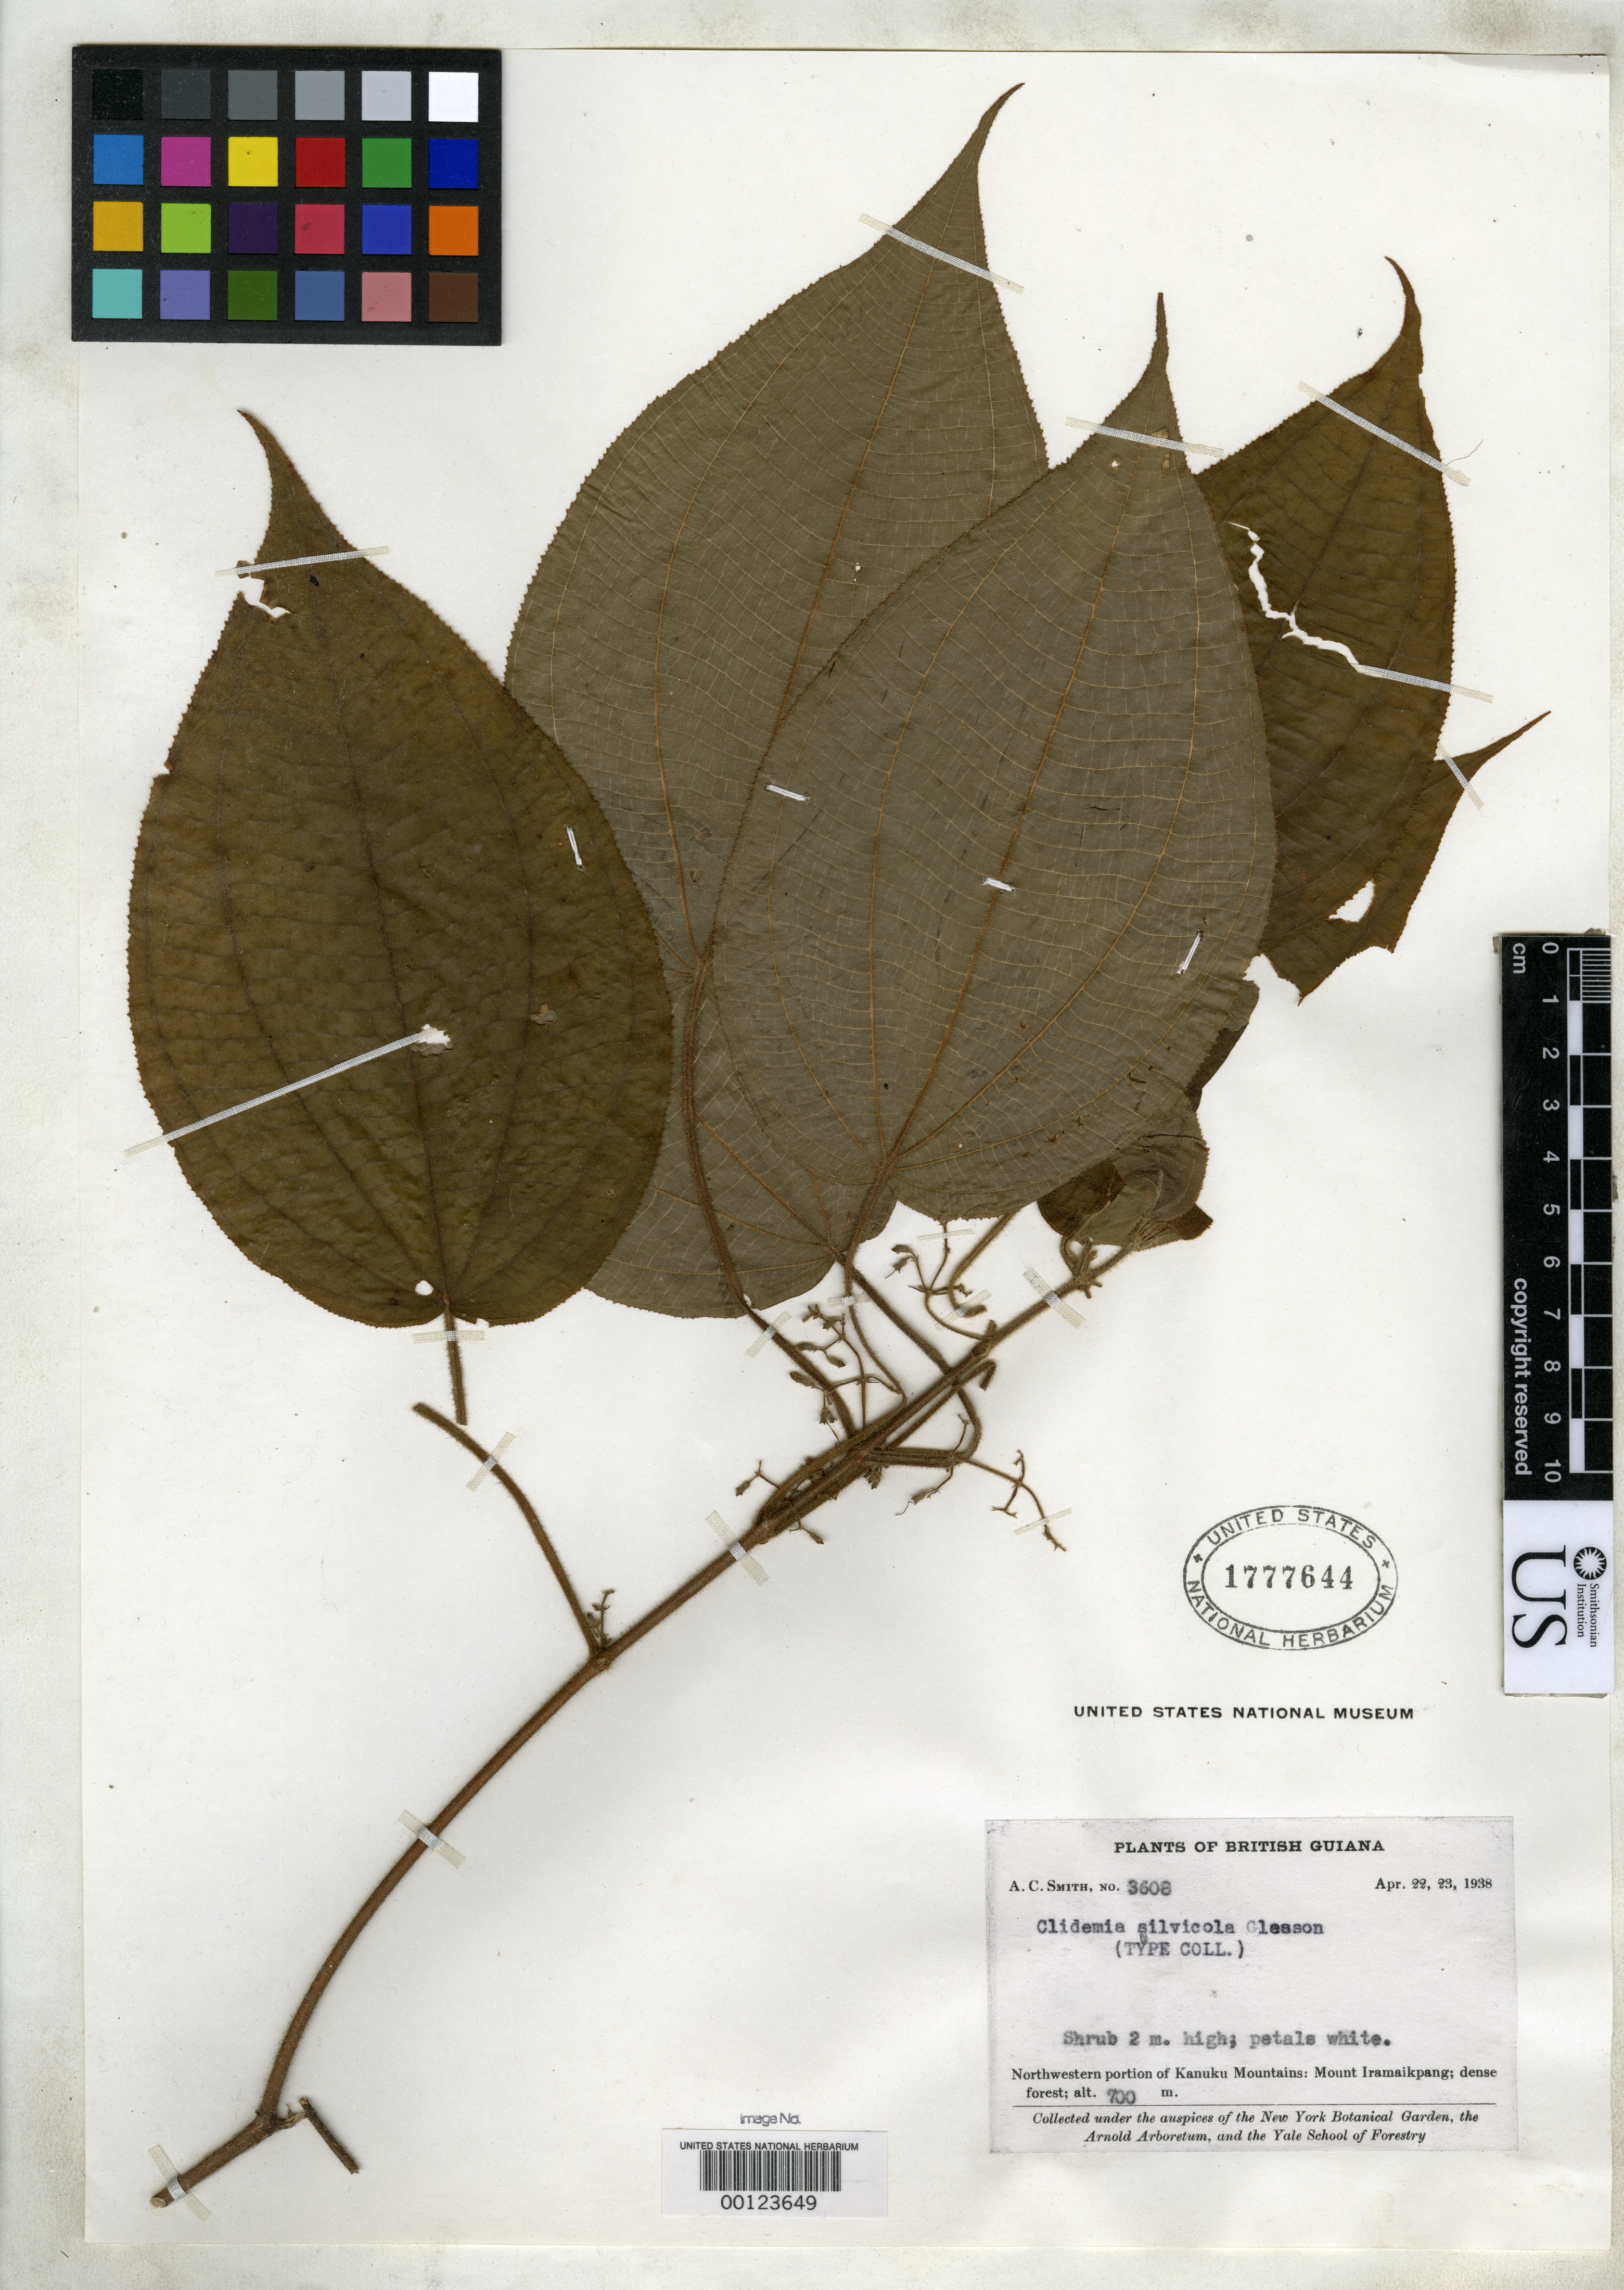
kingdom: Plantae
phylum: Tracheophyta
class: Magnoliopsida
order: Myrtales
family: Melastomataceae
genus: Clidemia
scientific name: Clidemia silvicola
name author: Gleason in A.C. Sm.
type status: Isotype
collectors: A. C. Smith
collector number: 3608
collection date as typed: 22 Apr 1938 to 23 Apr 1938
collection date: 1938-04-22/1938-04-23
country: Guyana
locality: Mt. Iramaikpang.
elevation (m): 700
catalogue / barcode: US 1777644